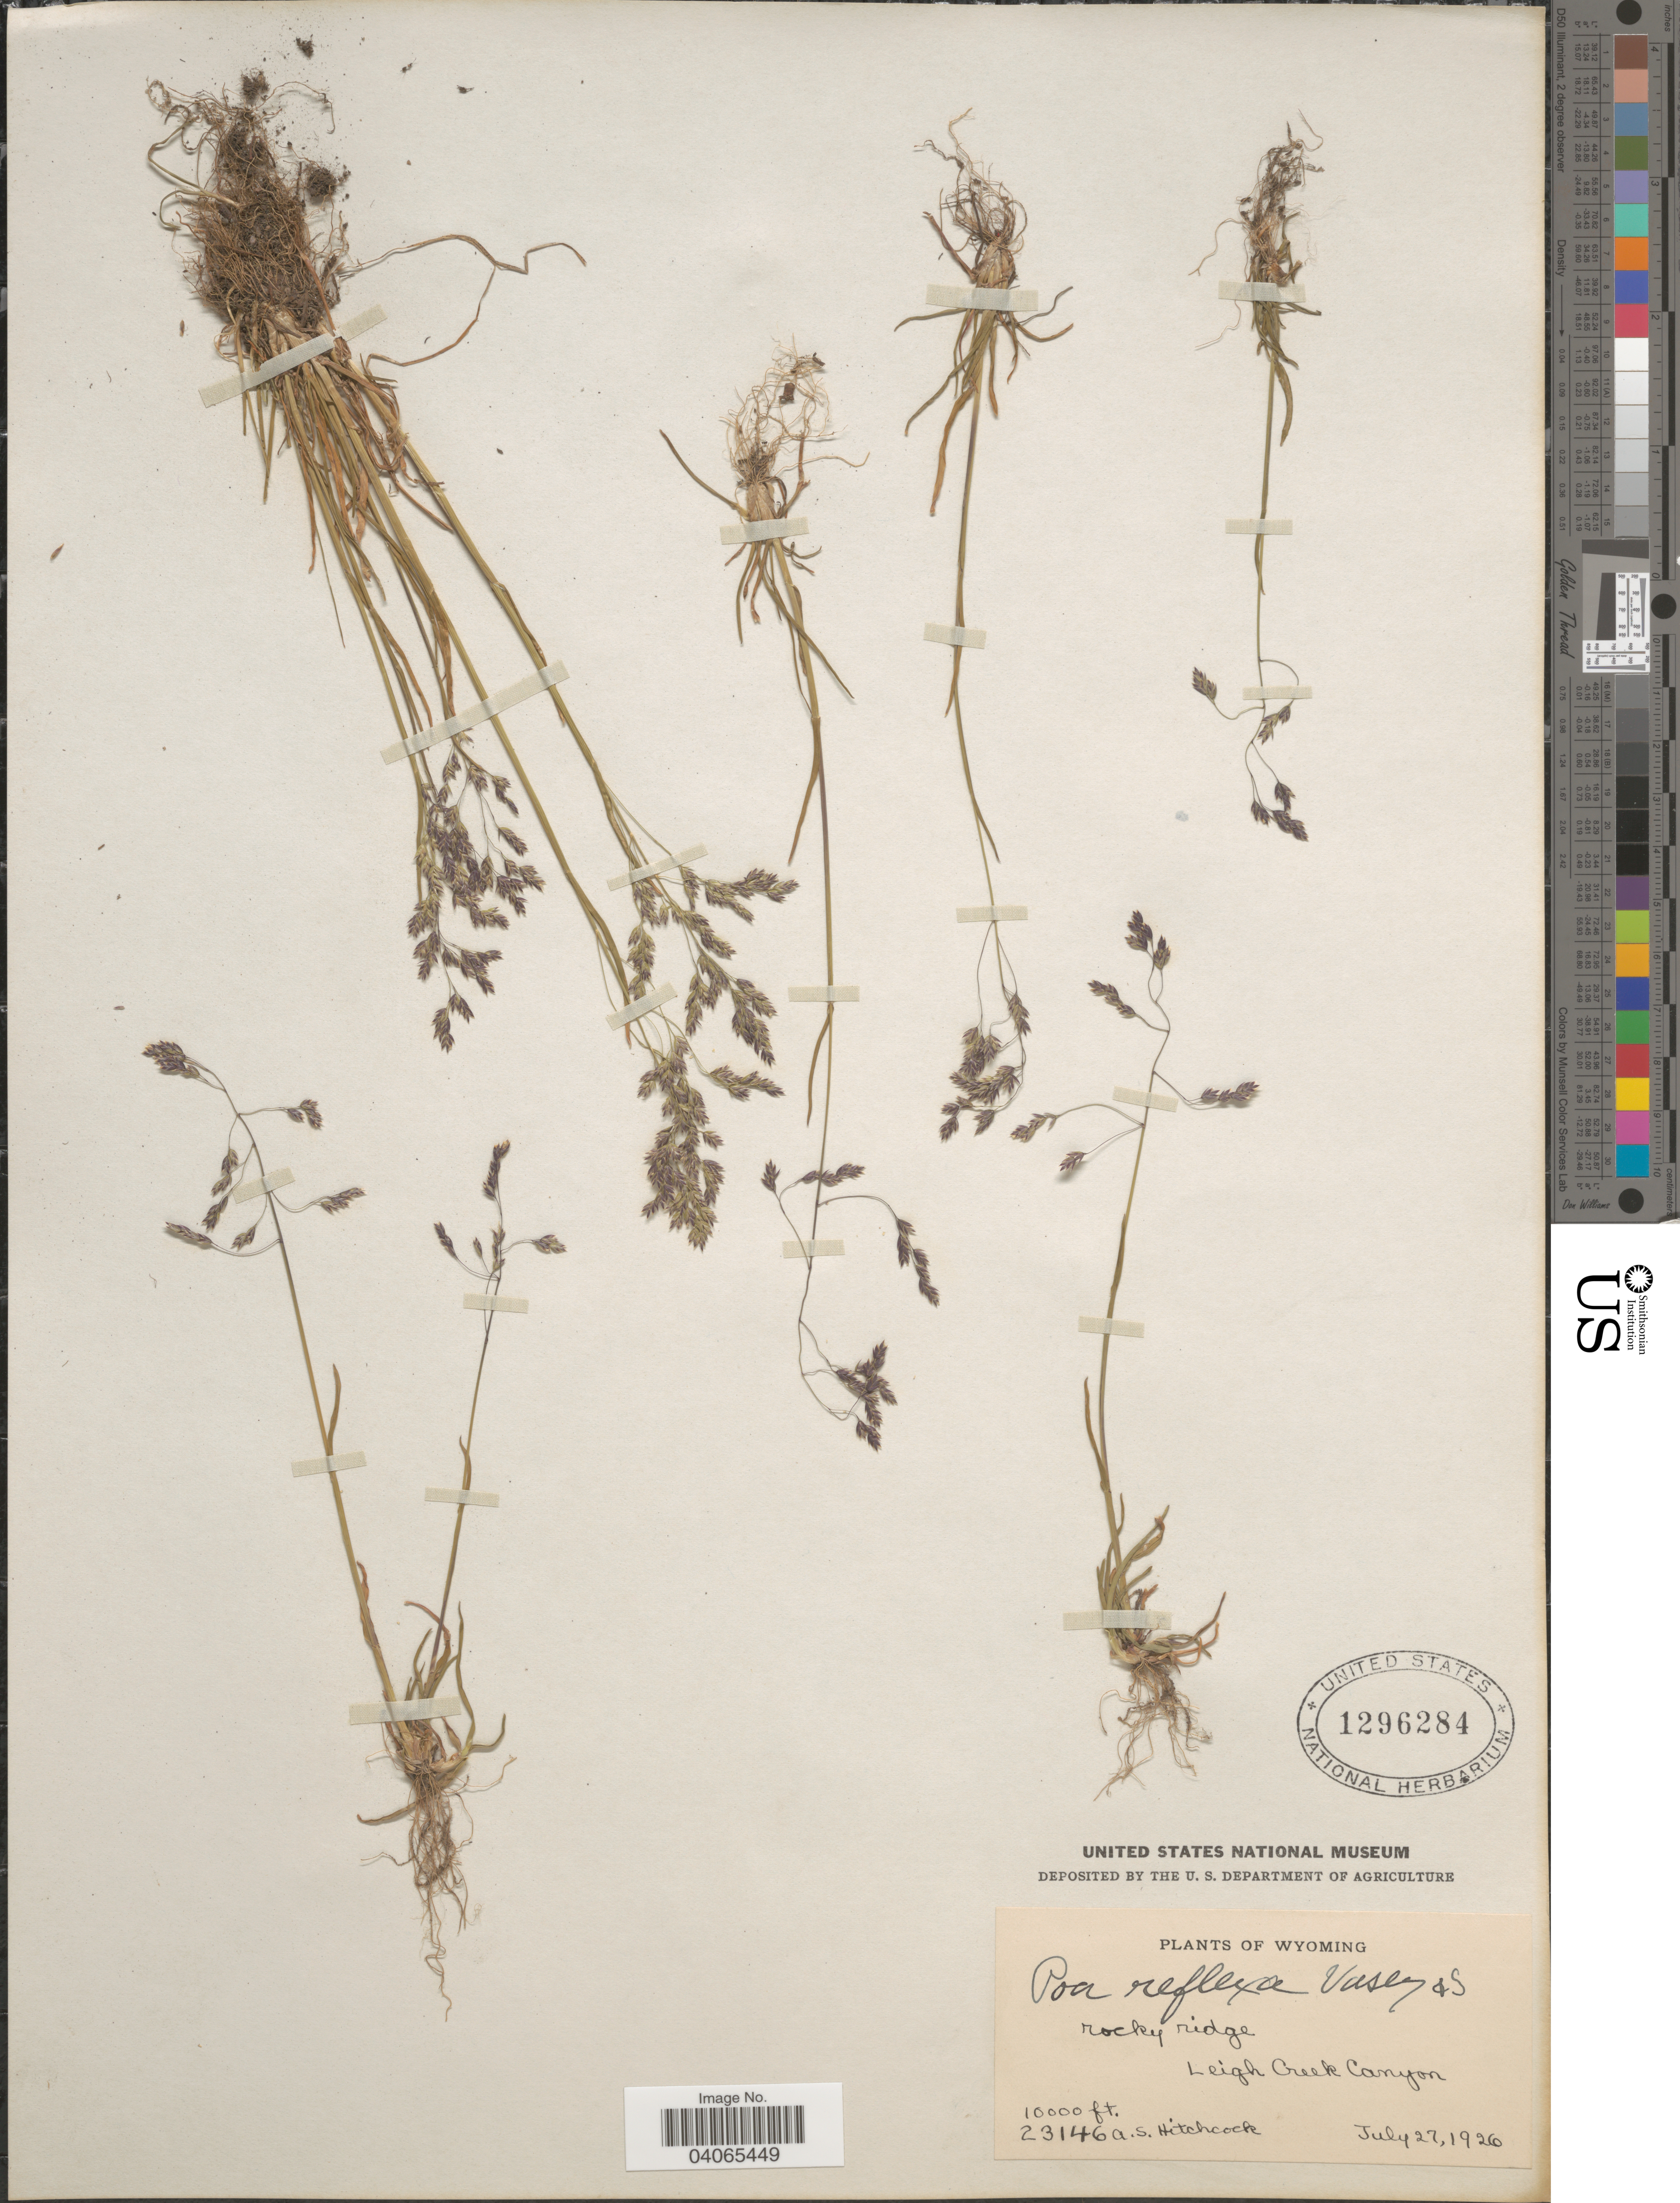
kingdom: Plantae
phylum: Tracheophyta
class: Liliopsida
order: Poales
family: Poaceae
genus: Poa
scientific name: Poa reflexa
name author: Vasey & Scribn.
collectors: A. S. Hitchcock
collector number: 23146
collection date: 1926-07-27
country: United States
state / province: Wyoming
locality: Rocky ridge. Leigh Creek Canyon.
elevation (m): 3048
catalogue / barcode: US 1296284